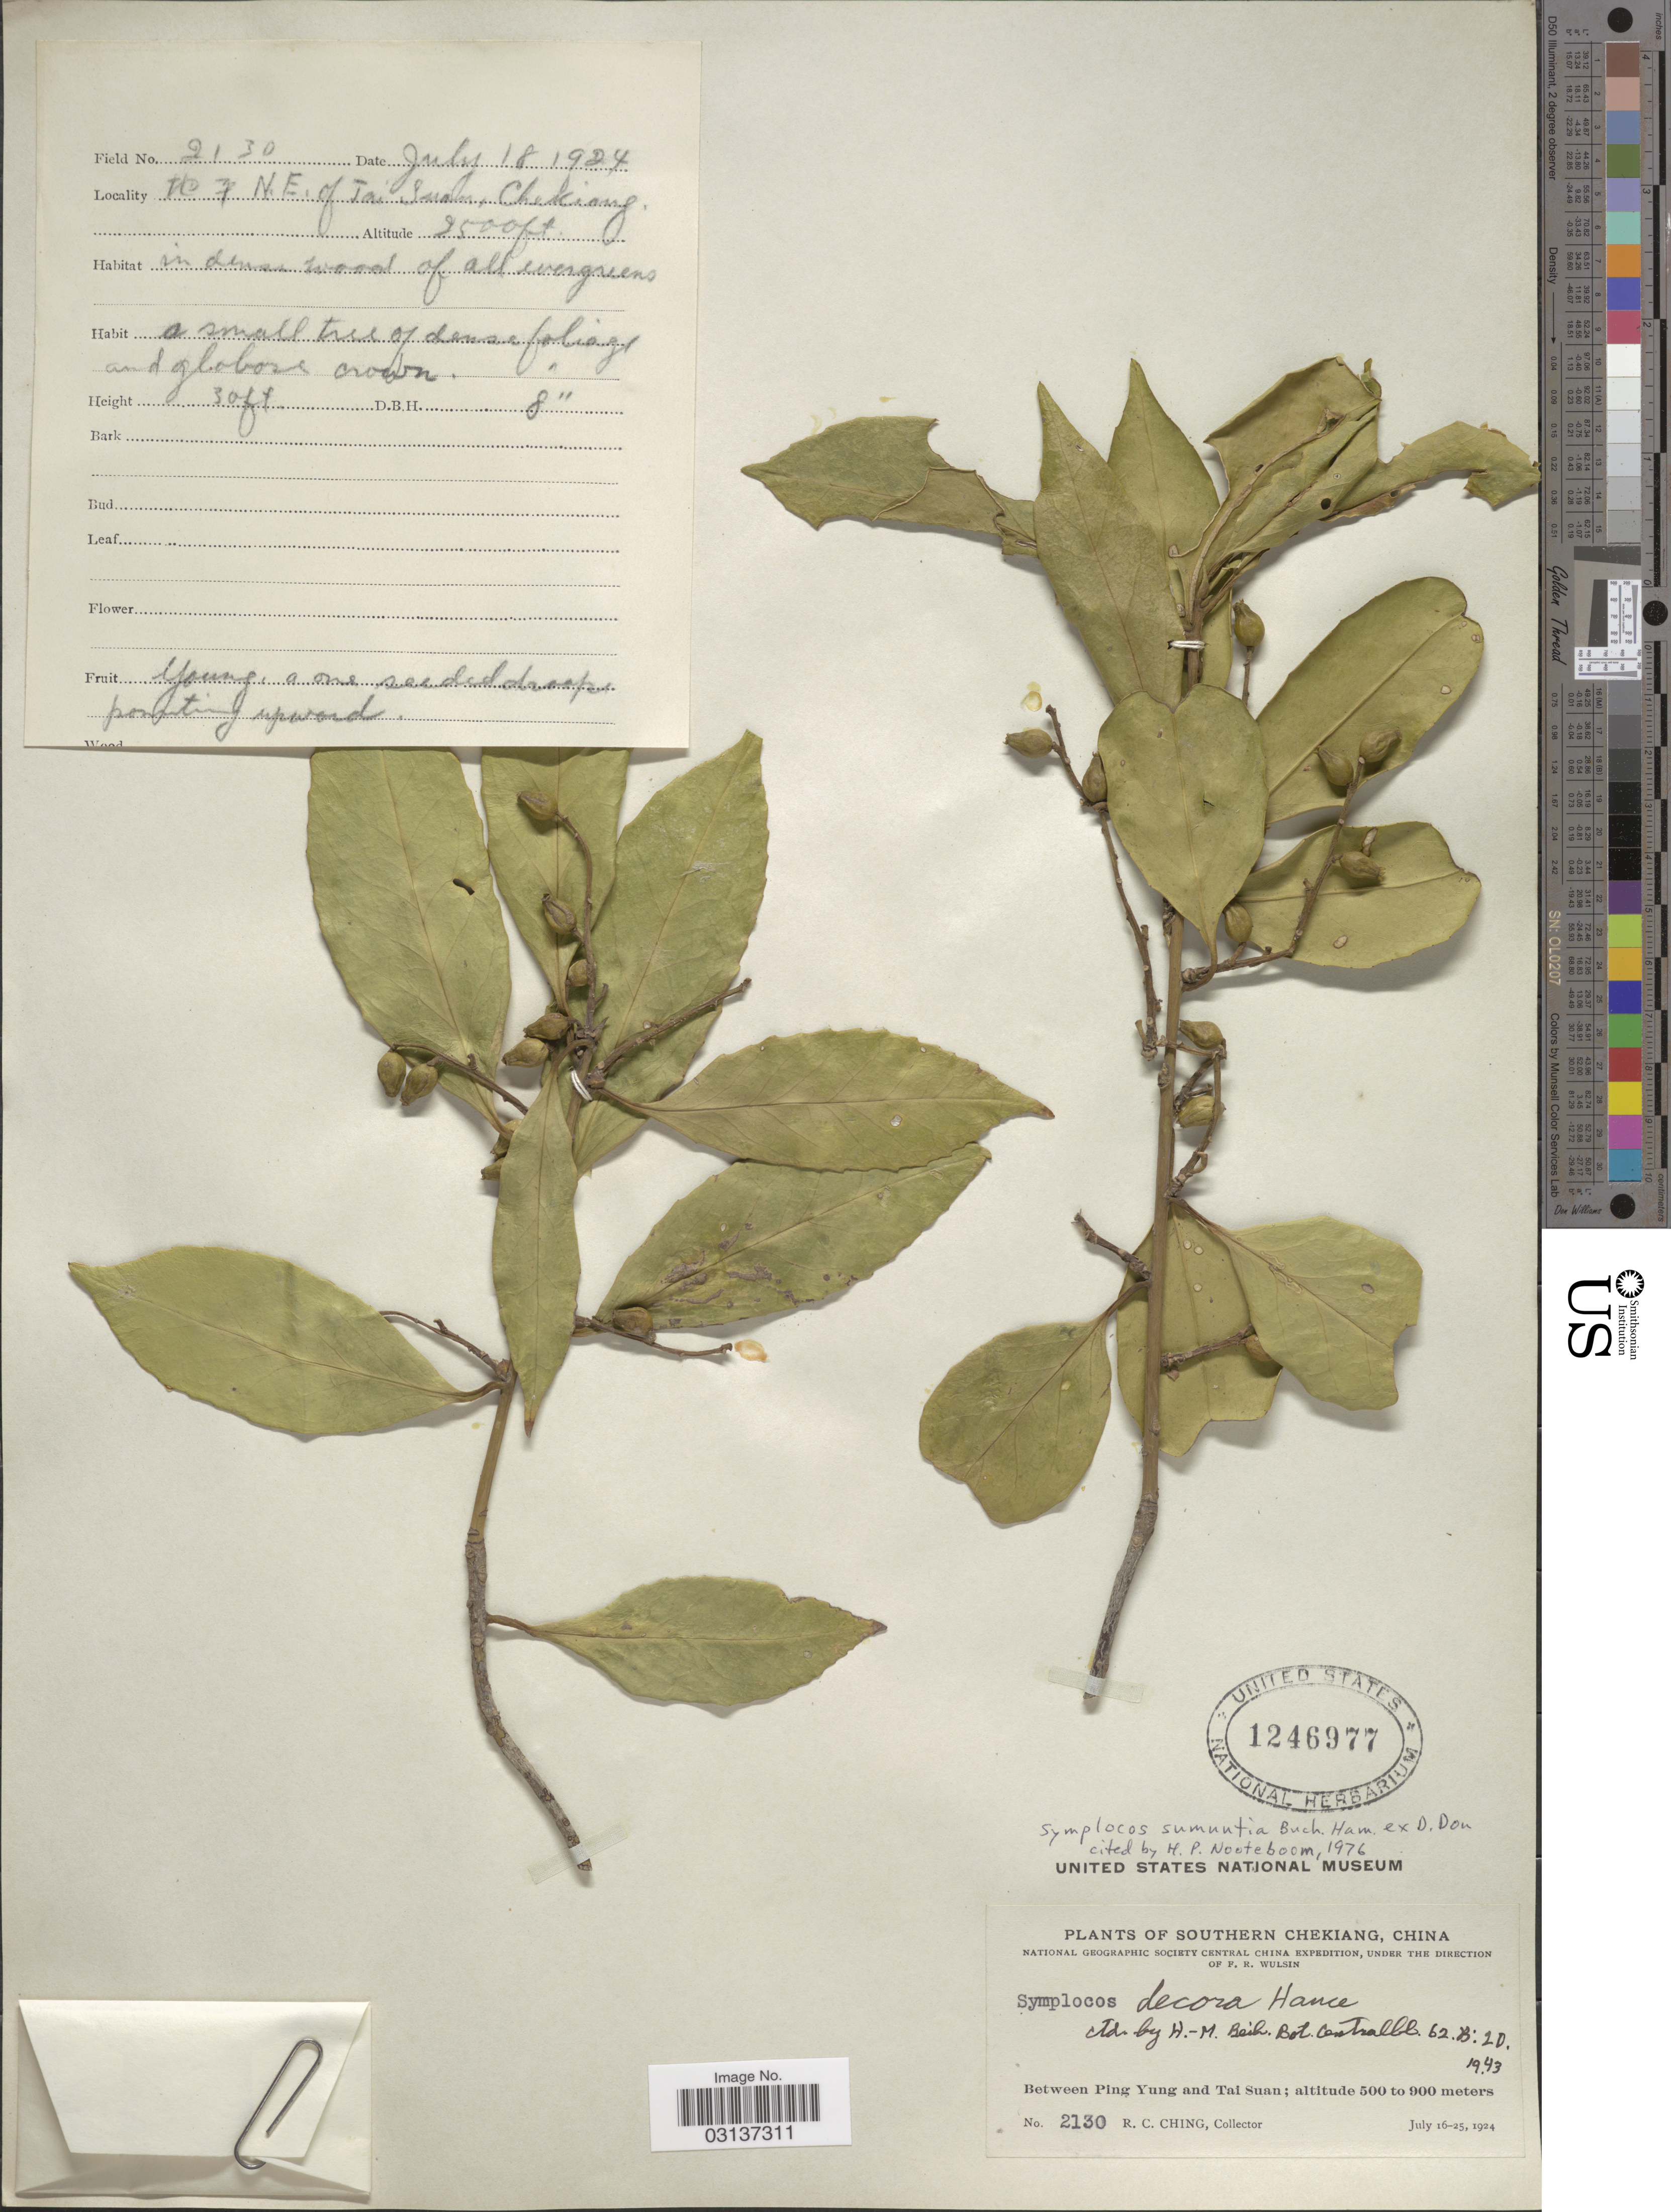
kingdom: Plantae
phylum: Tracheophyta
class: Magnoliopsida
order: Ericales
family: Symplocaceae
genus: Symplocos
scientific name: Symplocos sumuntia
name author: Buch.-Ham. ex D. Don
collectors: R. C. Ching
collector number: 2130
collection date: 1924-07-18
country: China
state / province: Zhejiang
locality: Southern Chekiang. Between Ping Yung and Tai Suan. N. E of Tai Suan.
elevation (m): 762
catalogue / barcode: US 1246977